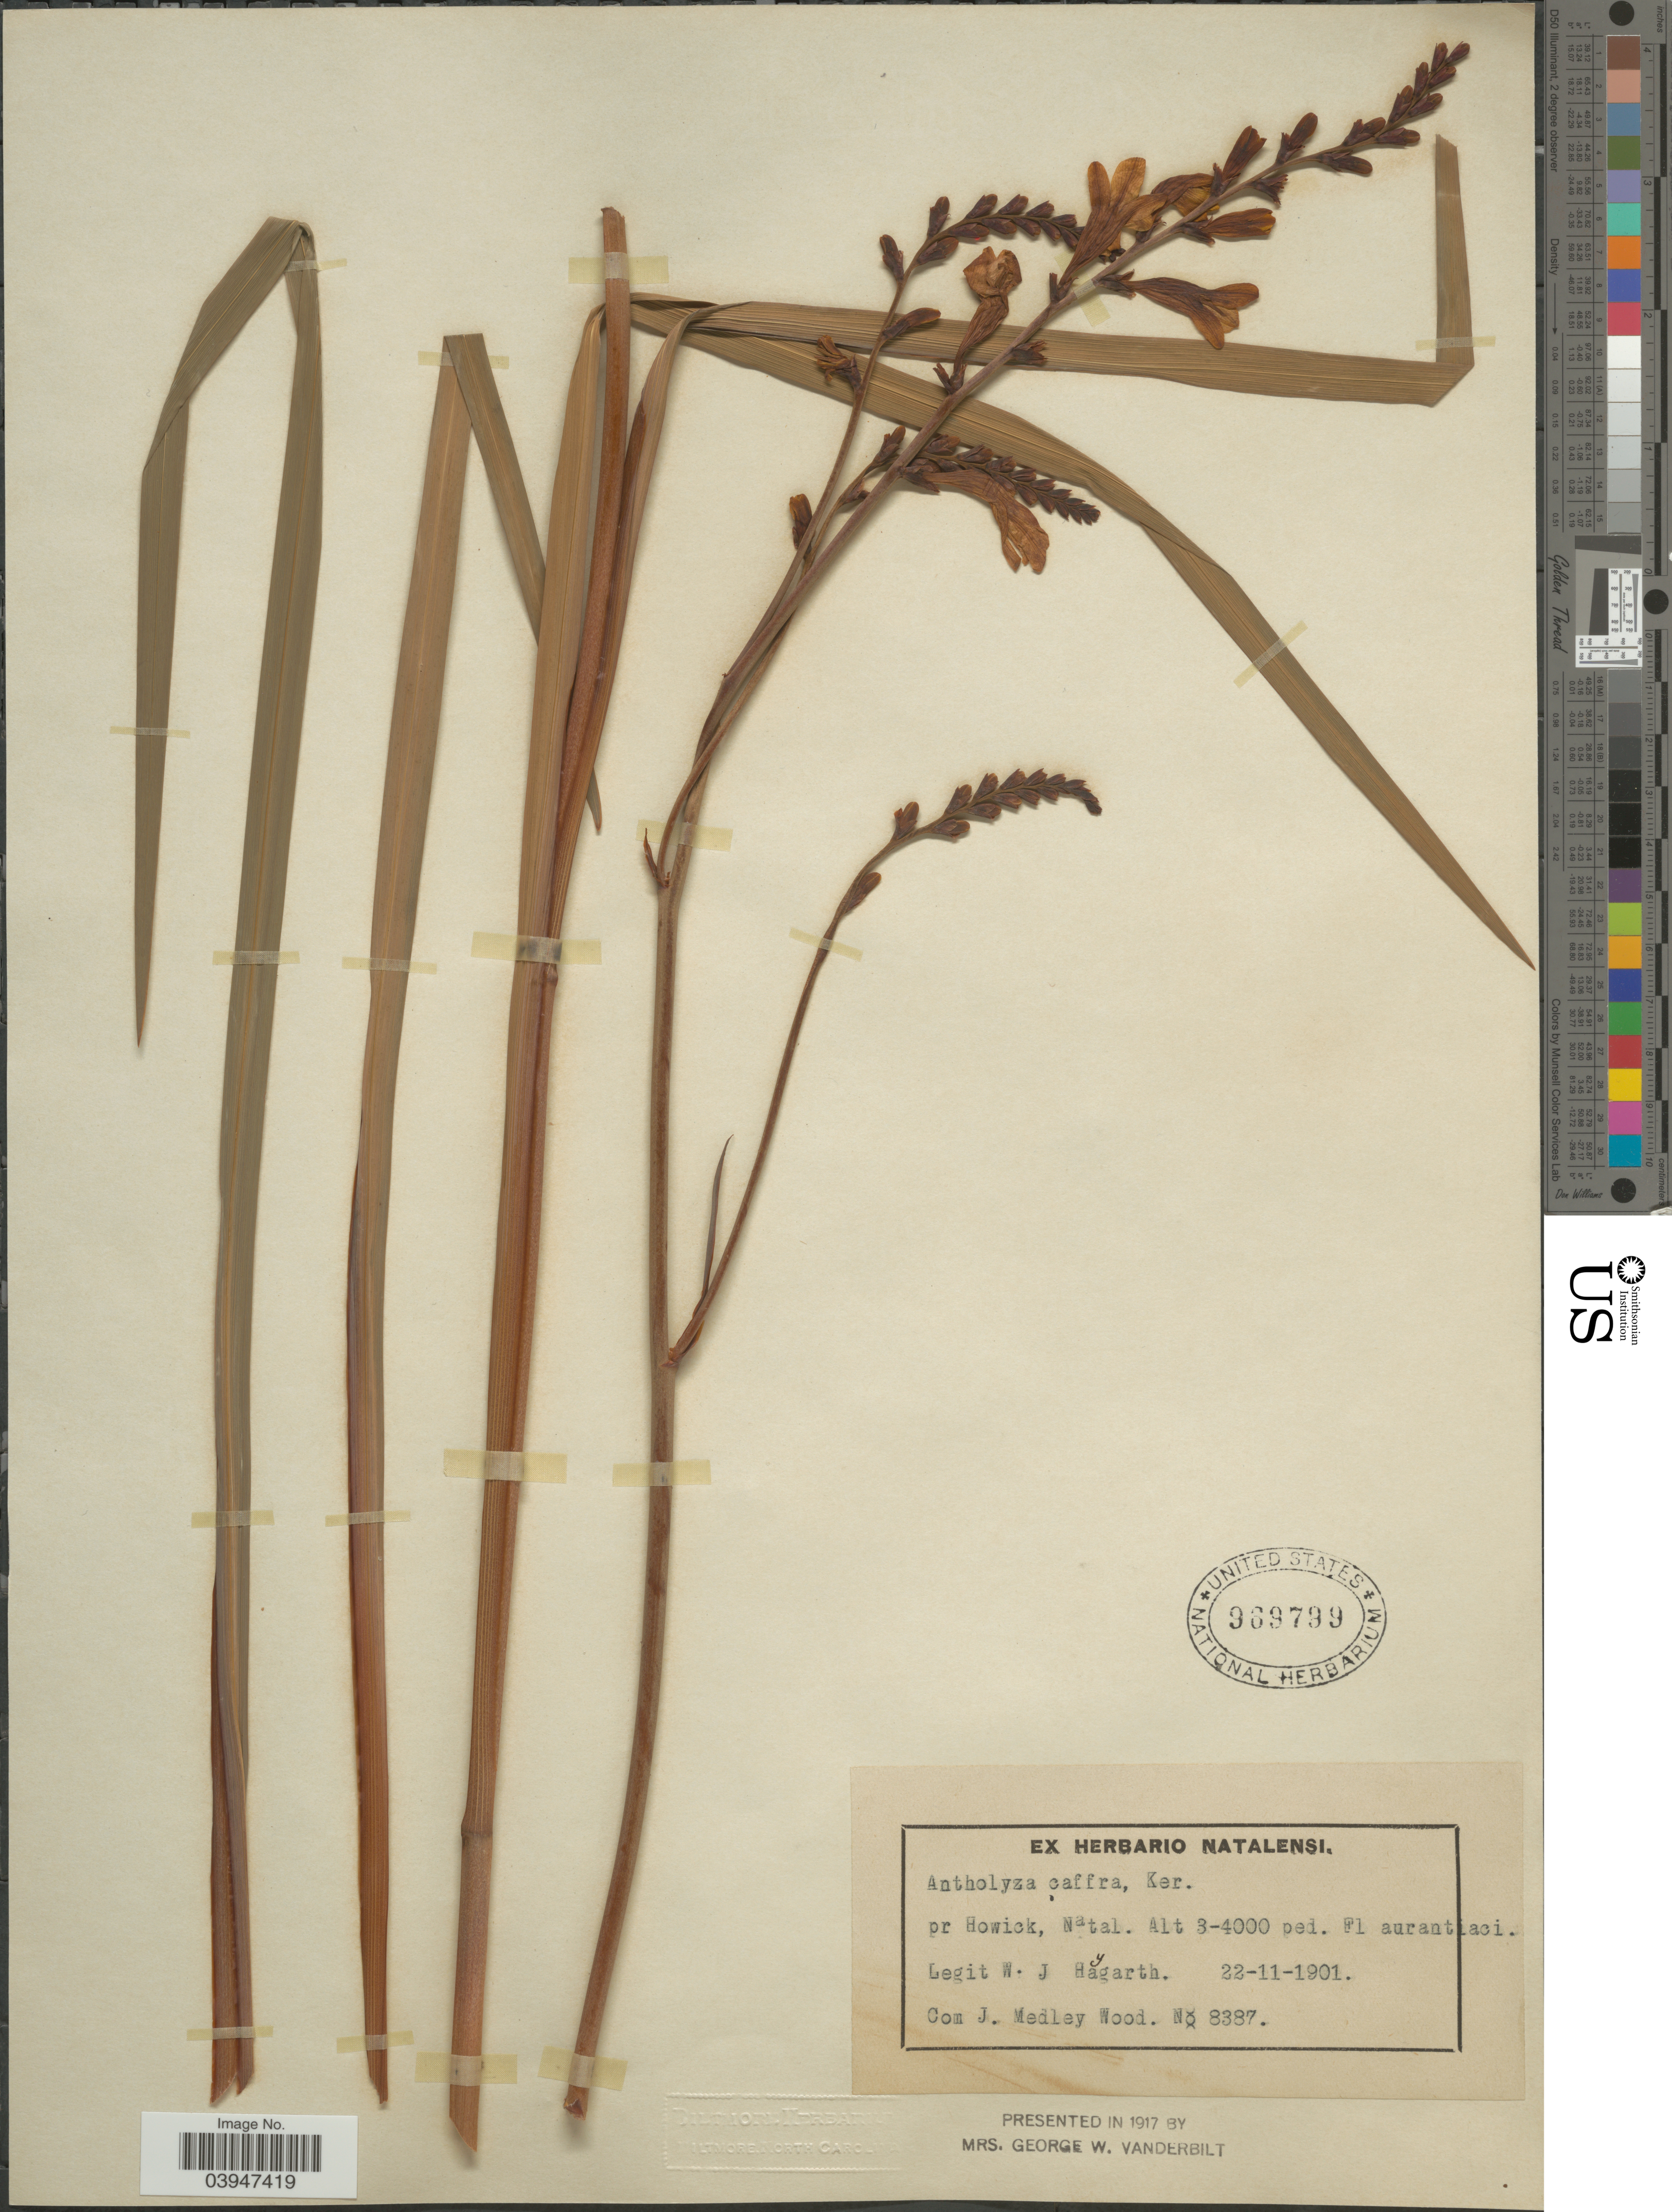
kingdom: Plantae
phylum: Tracheophyta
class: Liliopsida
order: Asparagales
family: Iridaceae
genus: Crocosmia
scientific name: Crocosmia pottsii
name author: (Baker) N.E. Br.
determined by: Strong, Mark T., (BOT), Smithsonian Institution - National Museum of Natural History (UNITED STATES)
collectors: W. Haygarth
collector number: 8387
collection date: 1901-11-22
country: South Africa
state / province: KwaZulu-Natal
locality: Pr Howick, Natal.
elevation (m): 914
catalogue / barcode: US 969799